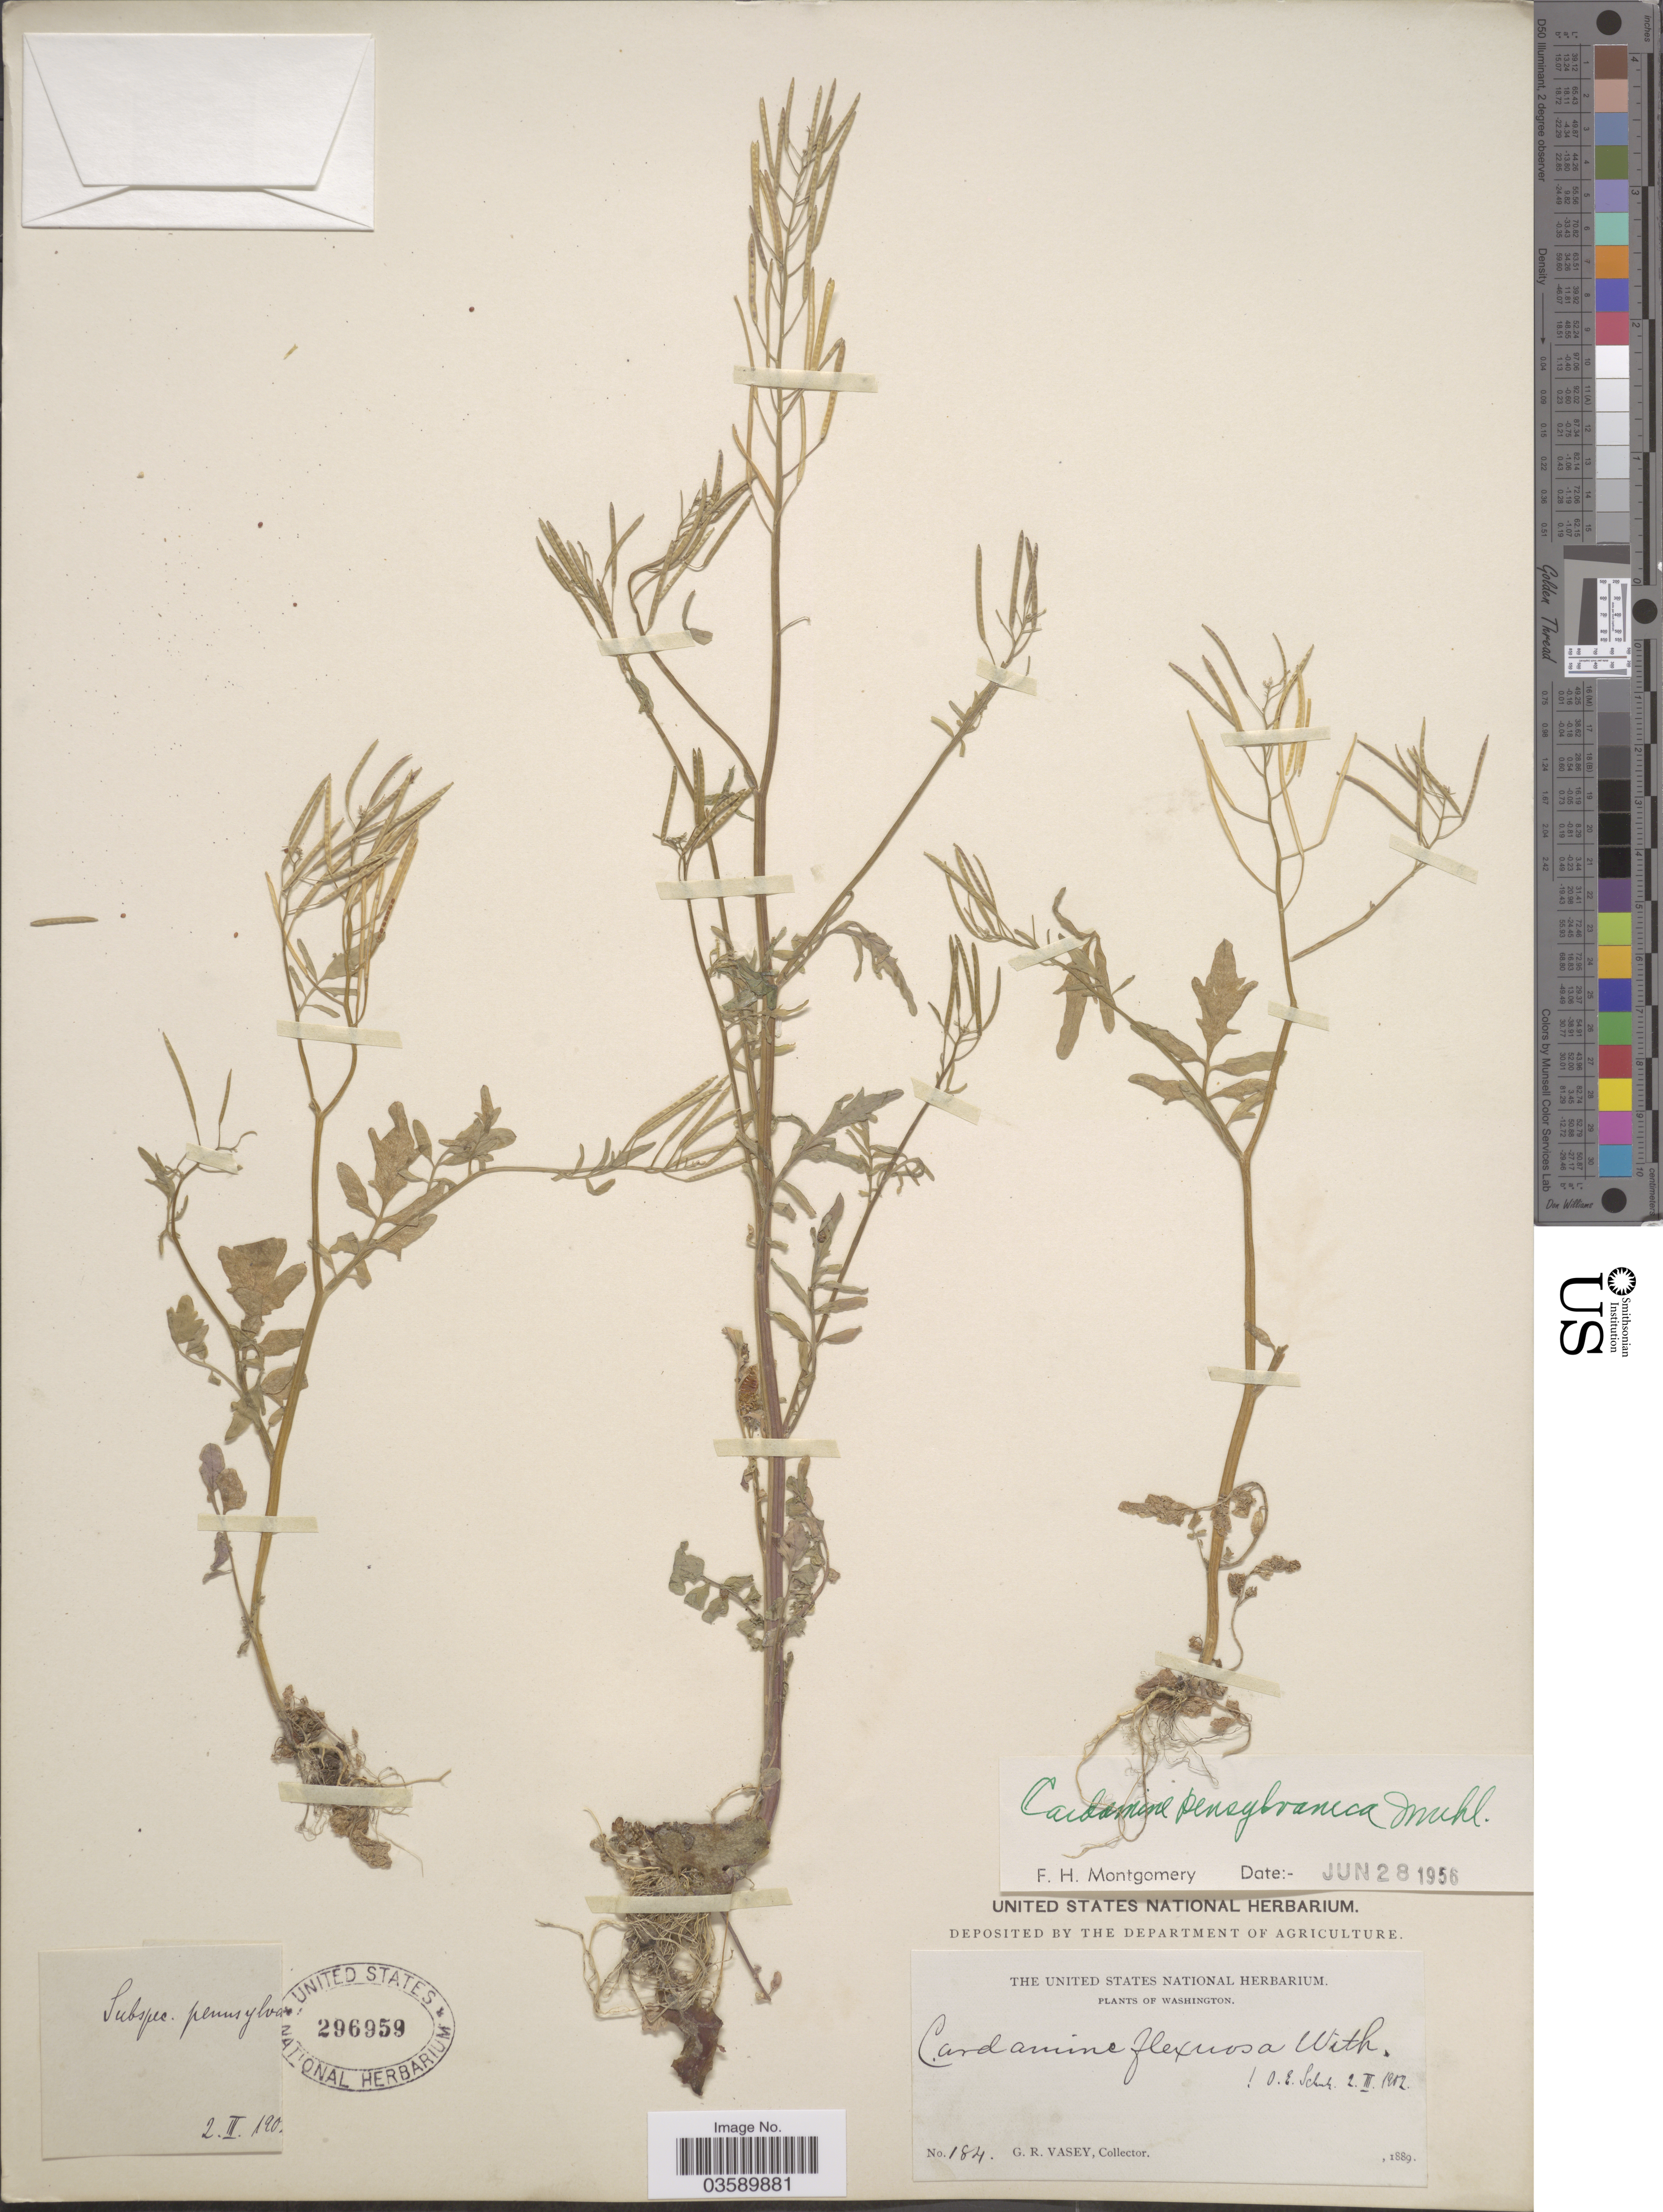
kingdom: Plantae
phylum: Tracheophyta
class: Magnoliopsida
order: Brassicales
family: Brassicaceae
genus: Cardamine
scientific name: Cardamine pensylvanica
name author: Muhl. ex Willd.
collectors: G. R. Vasey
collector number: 184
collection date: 1889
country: United States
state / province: Washington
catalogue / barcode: US 296959